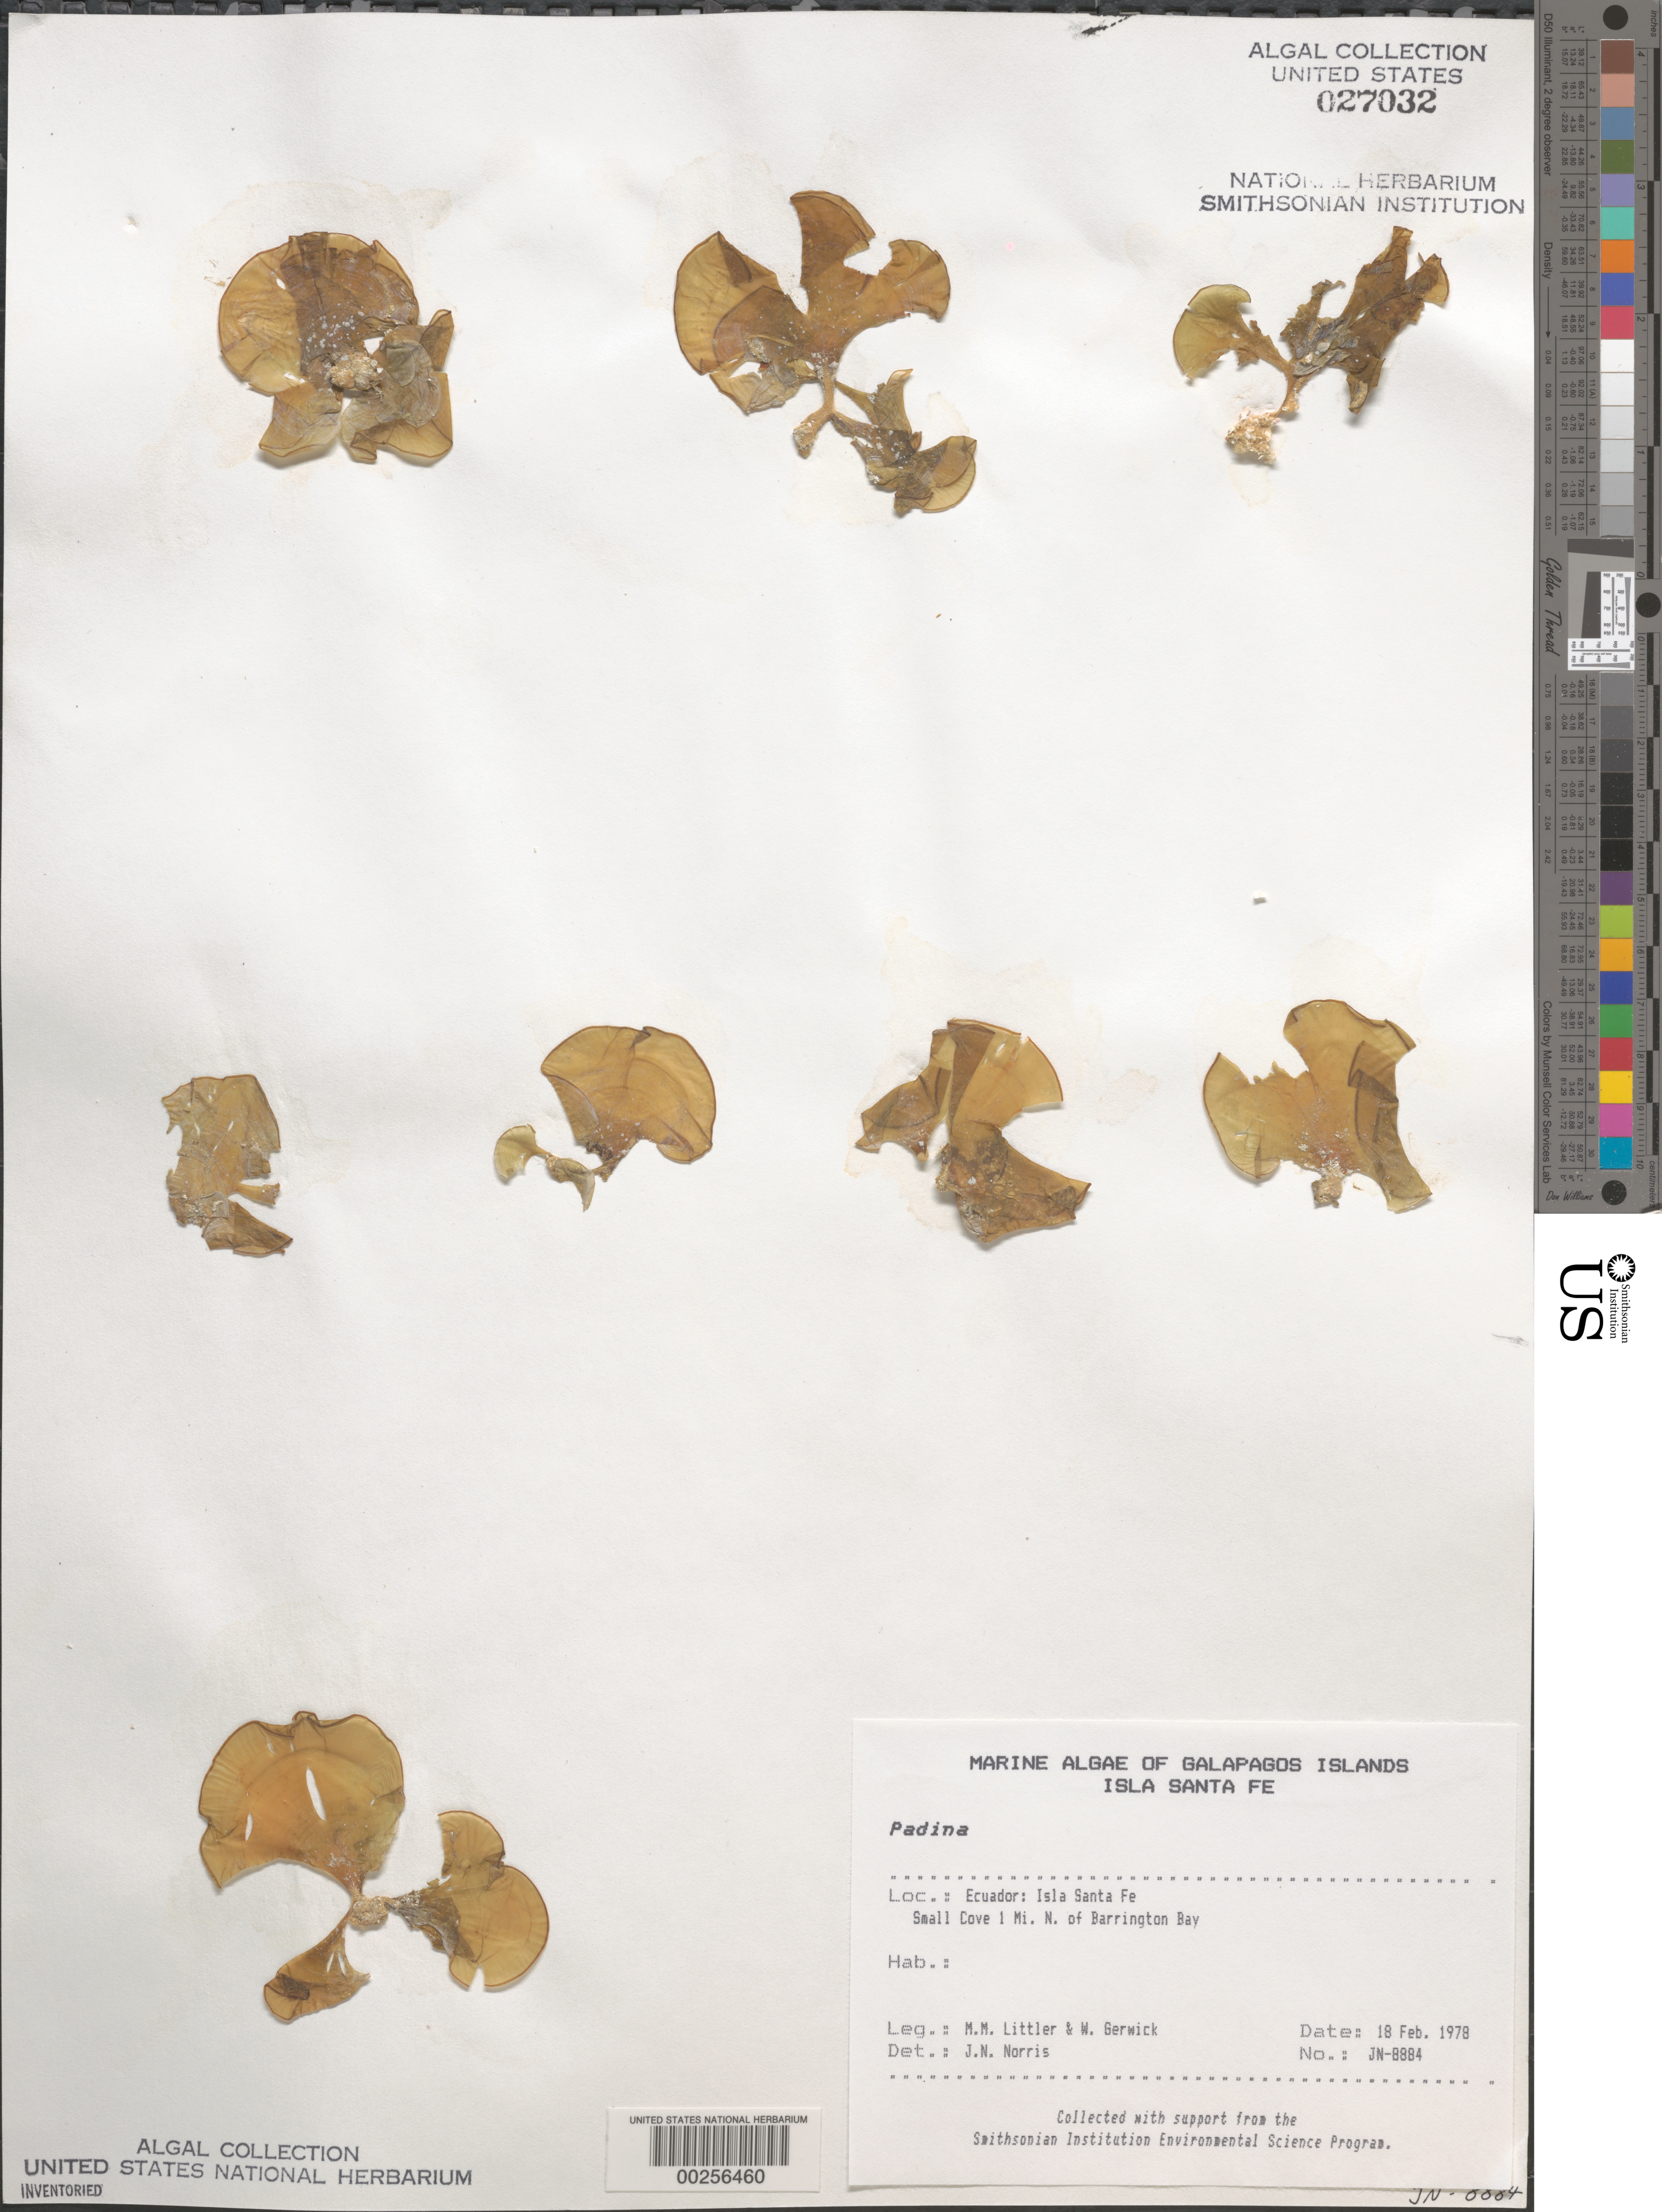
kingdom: Chromista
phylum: Ochrophyta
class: Phaeophyceae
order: Dictyotales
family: Dictyotaceae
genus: Padina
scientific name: Padina sp.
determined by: Norris, James N.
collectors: M. M. Littler & W. Gerwick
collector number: Jn-8884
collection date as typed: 18 Feb 1978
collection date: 1978-02-18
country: Ecuador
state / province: Colón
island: Santa Fe [Barrington]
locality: Small cove 1 mile north of Barrington Bay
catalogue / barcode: US 27032